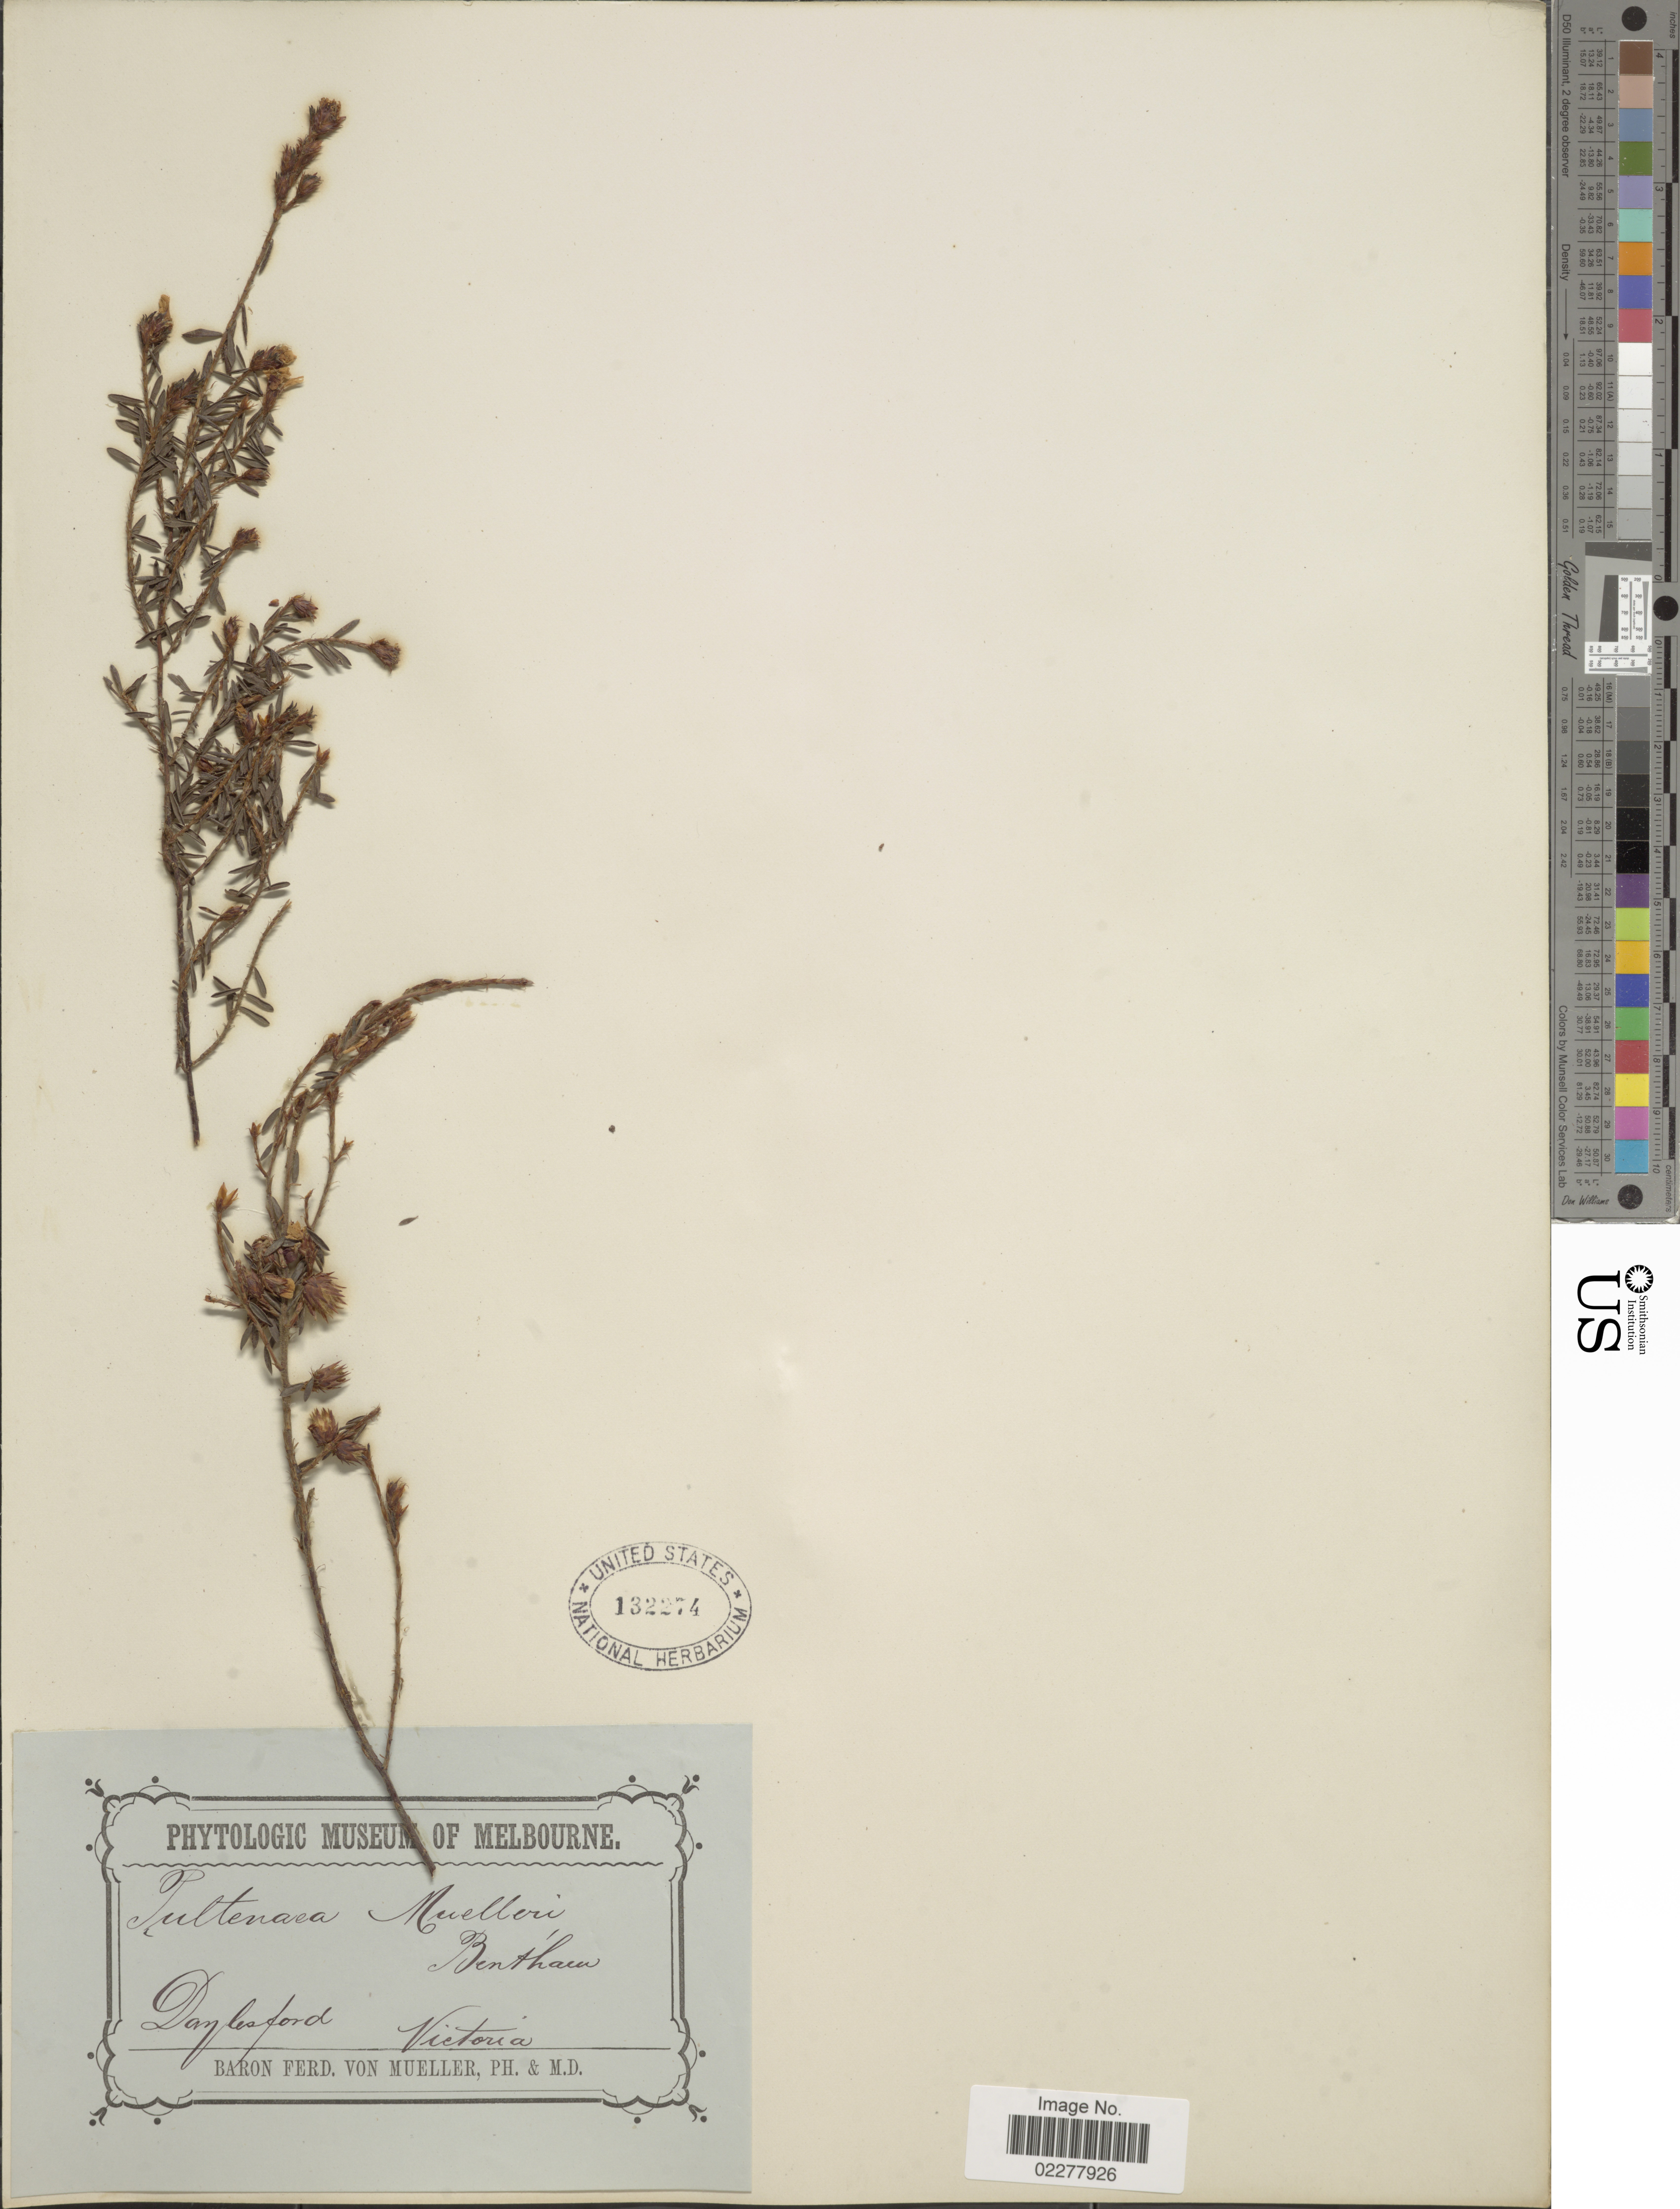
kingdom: Plantae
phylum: Tracheophyta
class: Magnoliopsida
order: Fabales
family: Fabaceae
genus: Pultenaea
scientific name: Pultenaea muelleri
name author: Benth.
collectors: F. von Mueller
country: Australia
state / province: Victoria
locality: Danlesford. Victoria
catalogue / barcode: US 132274